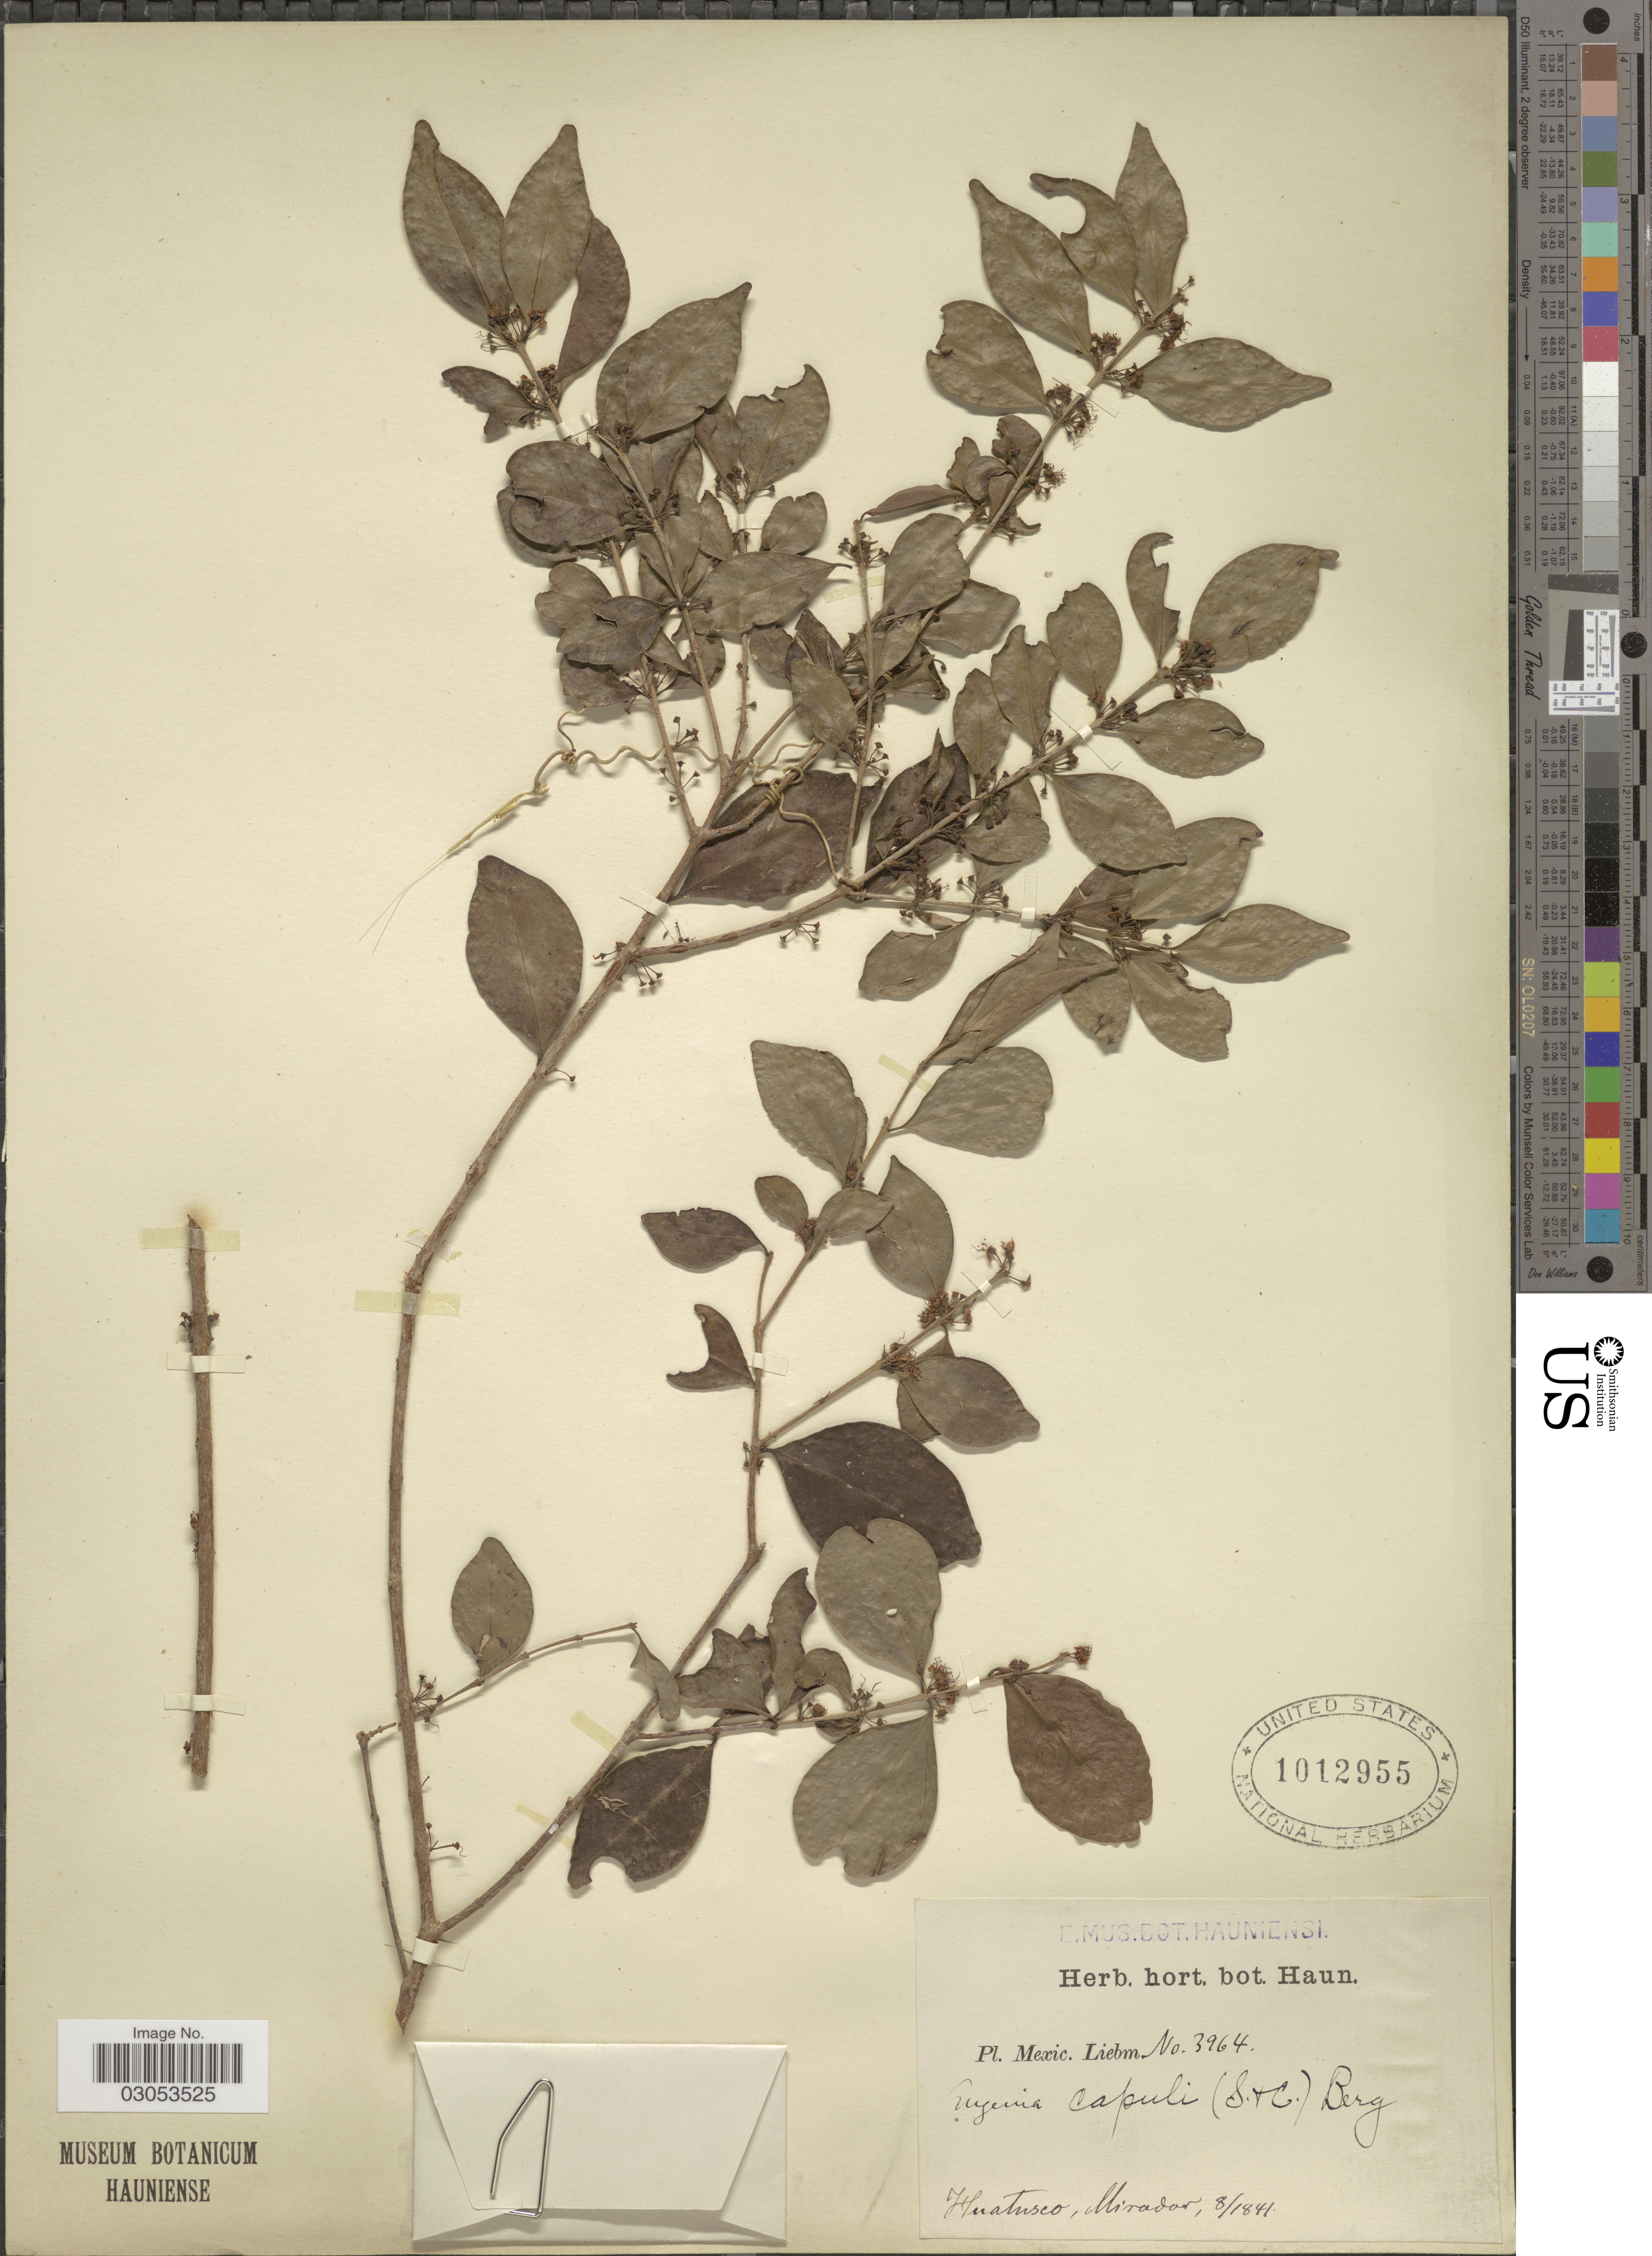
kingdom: Plantae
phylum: Tracheophyta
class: Magnoliopsida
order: Myrtales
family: Myrtaceae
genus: Eugenia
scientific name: Eugenia capuli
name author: (Schltdl. & Cham.) Hook. & Arn.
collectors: Liebmann, --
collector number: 3964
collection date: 1841-08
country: Mexico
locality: Huatusco, Mirador.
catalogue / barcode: US 1012955